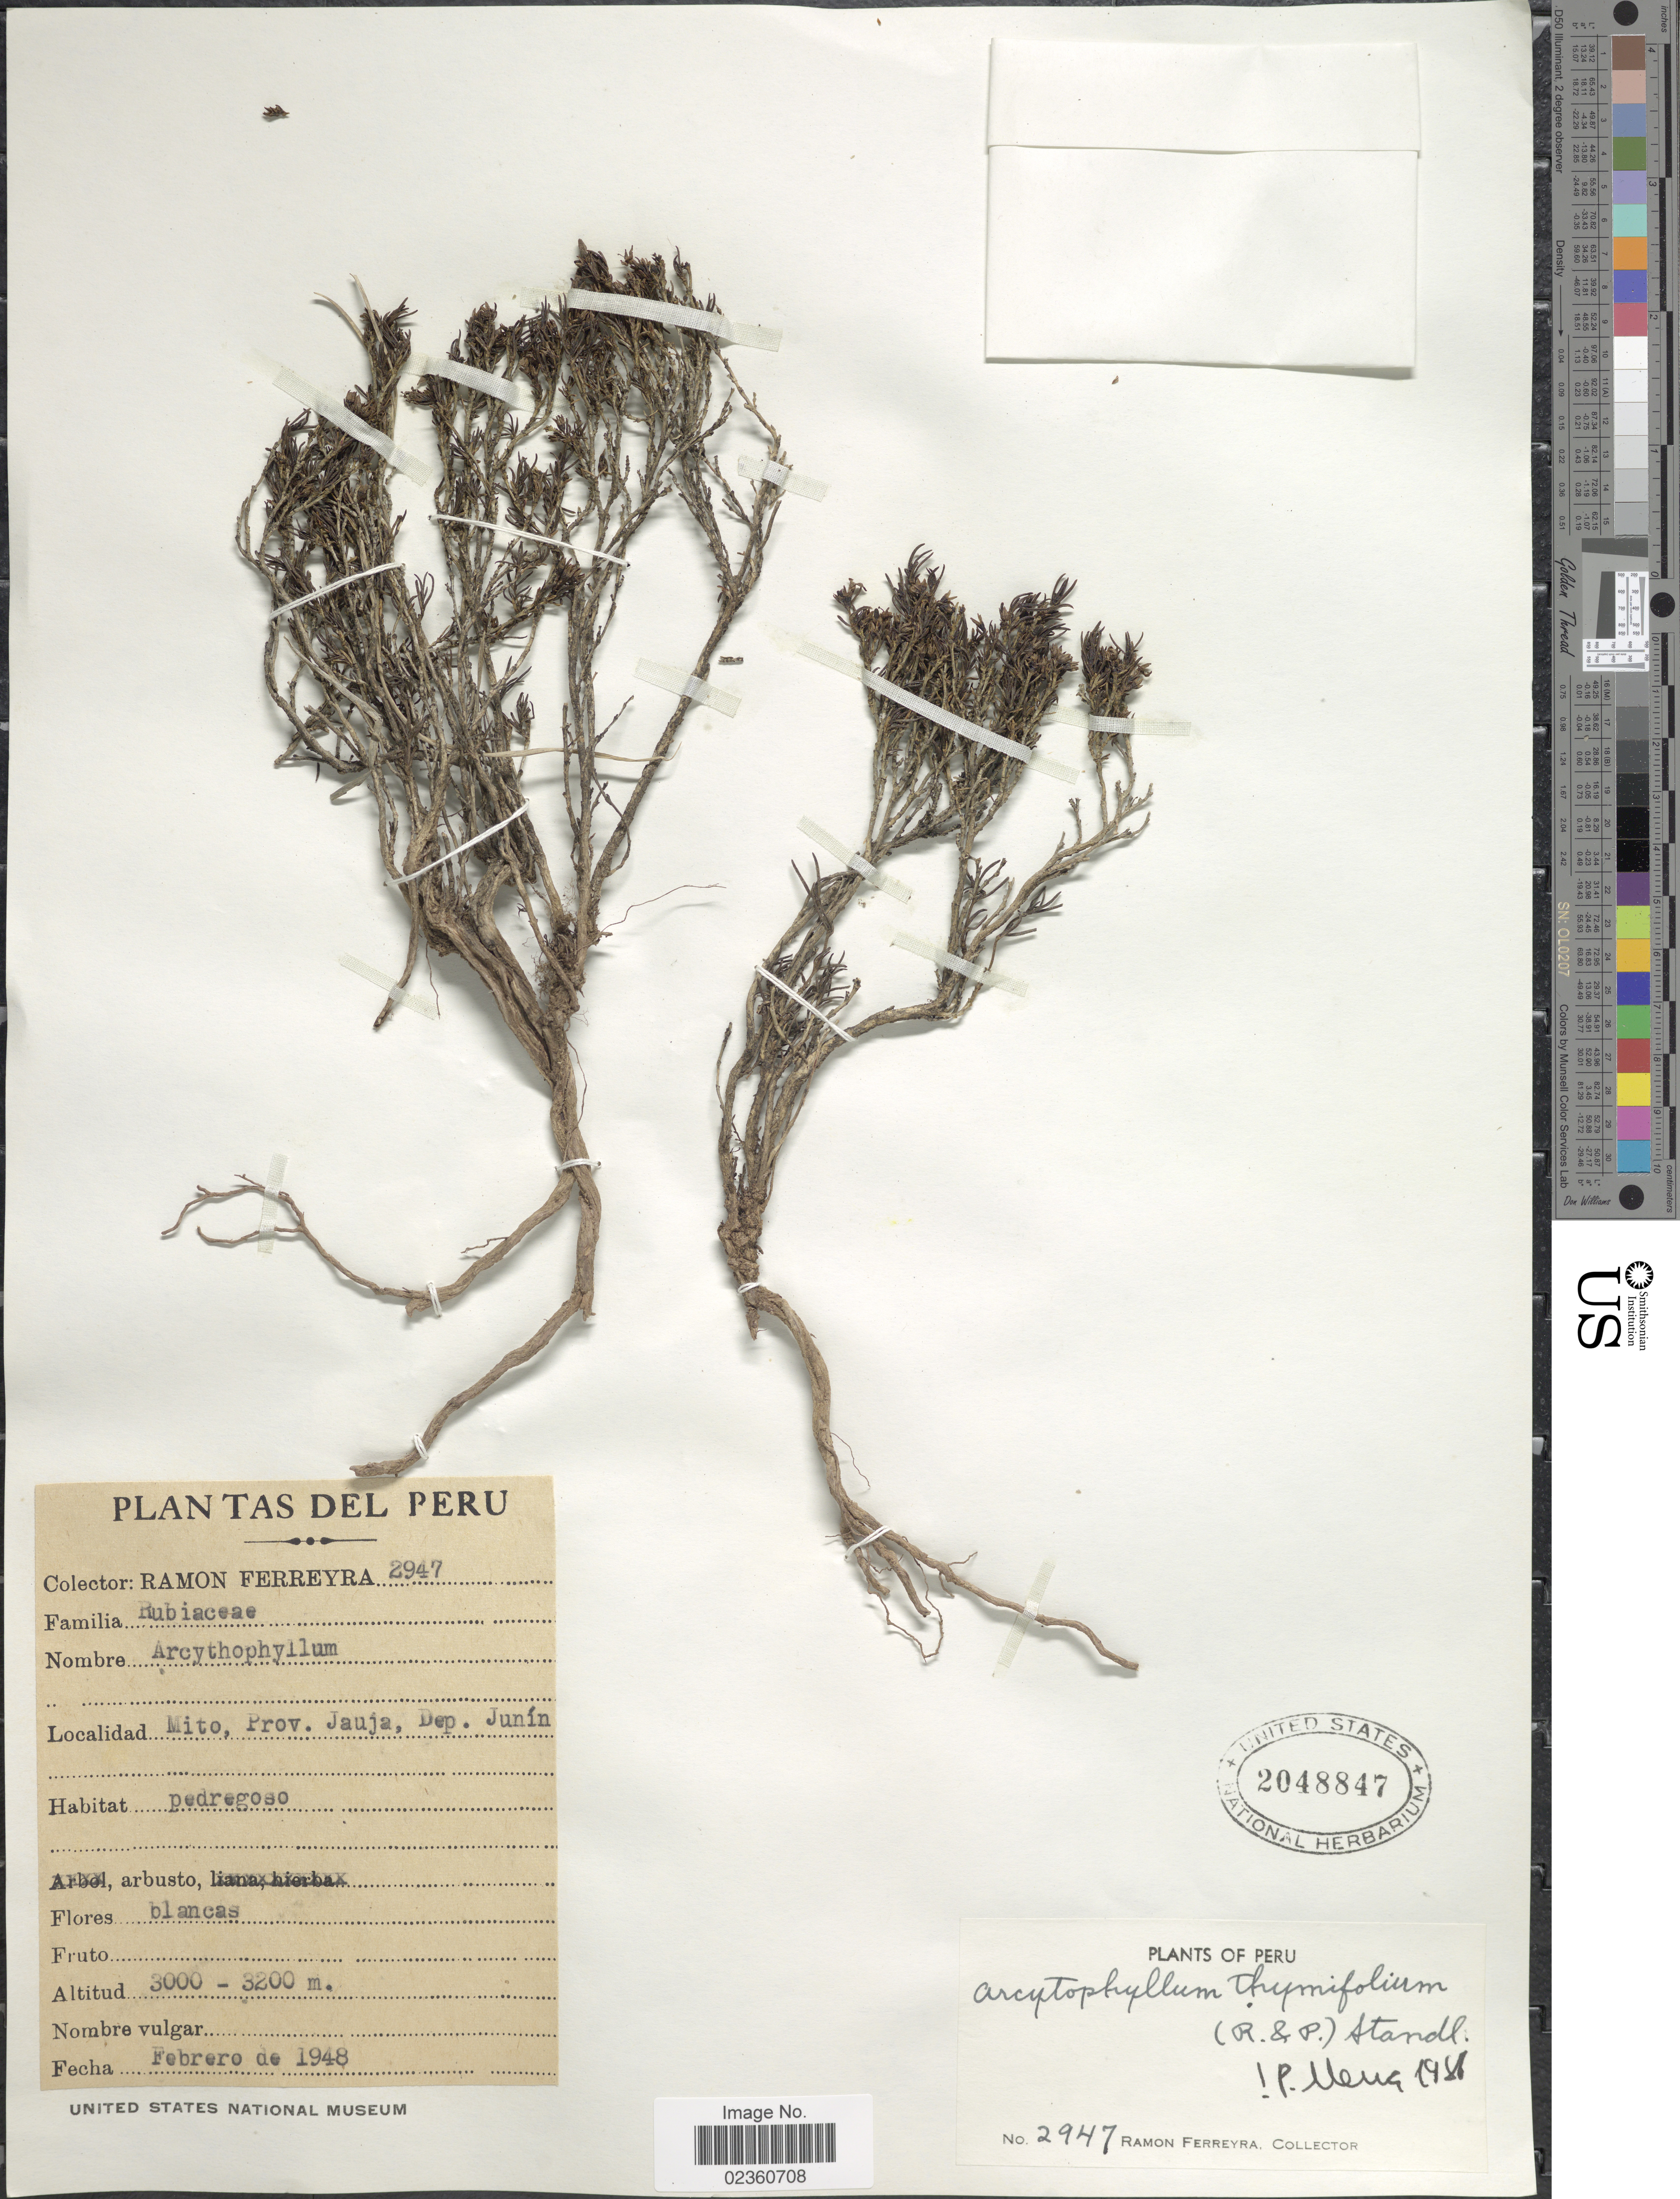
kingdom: Plantae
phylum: Tracheophyta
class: Magnoliopsida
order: Gentianales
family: Rubiaceae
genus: Arcytophyllum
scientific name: Arcytophyllum thymifolium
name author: (Ruiz & Pav.) Standl.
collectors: R. A. Ferreyra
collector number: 2947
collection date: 1948-02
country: Peru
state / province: Junín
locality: Mito, Prov. Jauja, Dep. Junín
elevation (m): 3000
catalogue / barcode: US 2048847